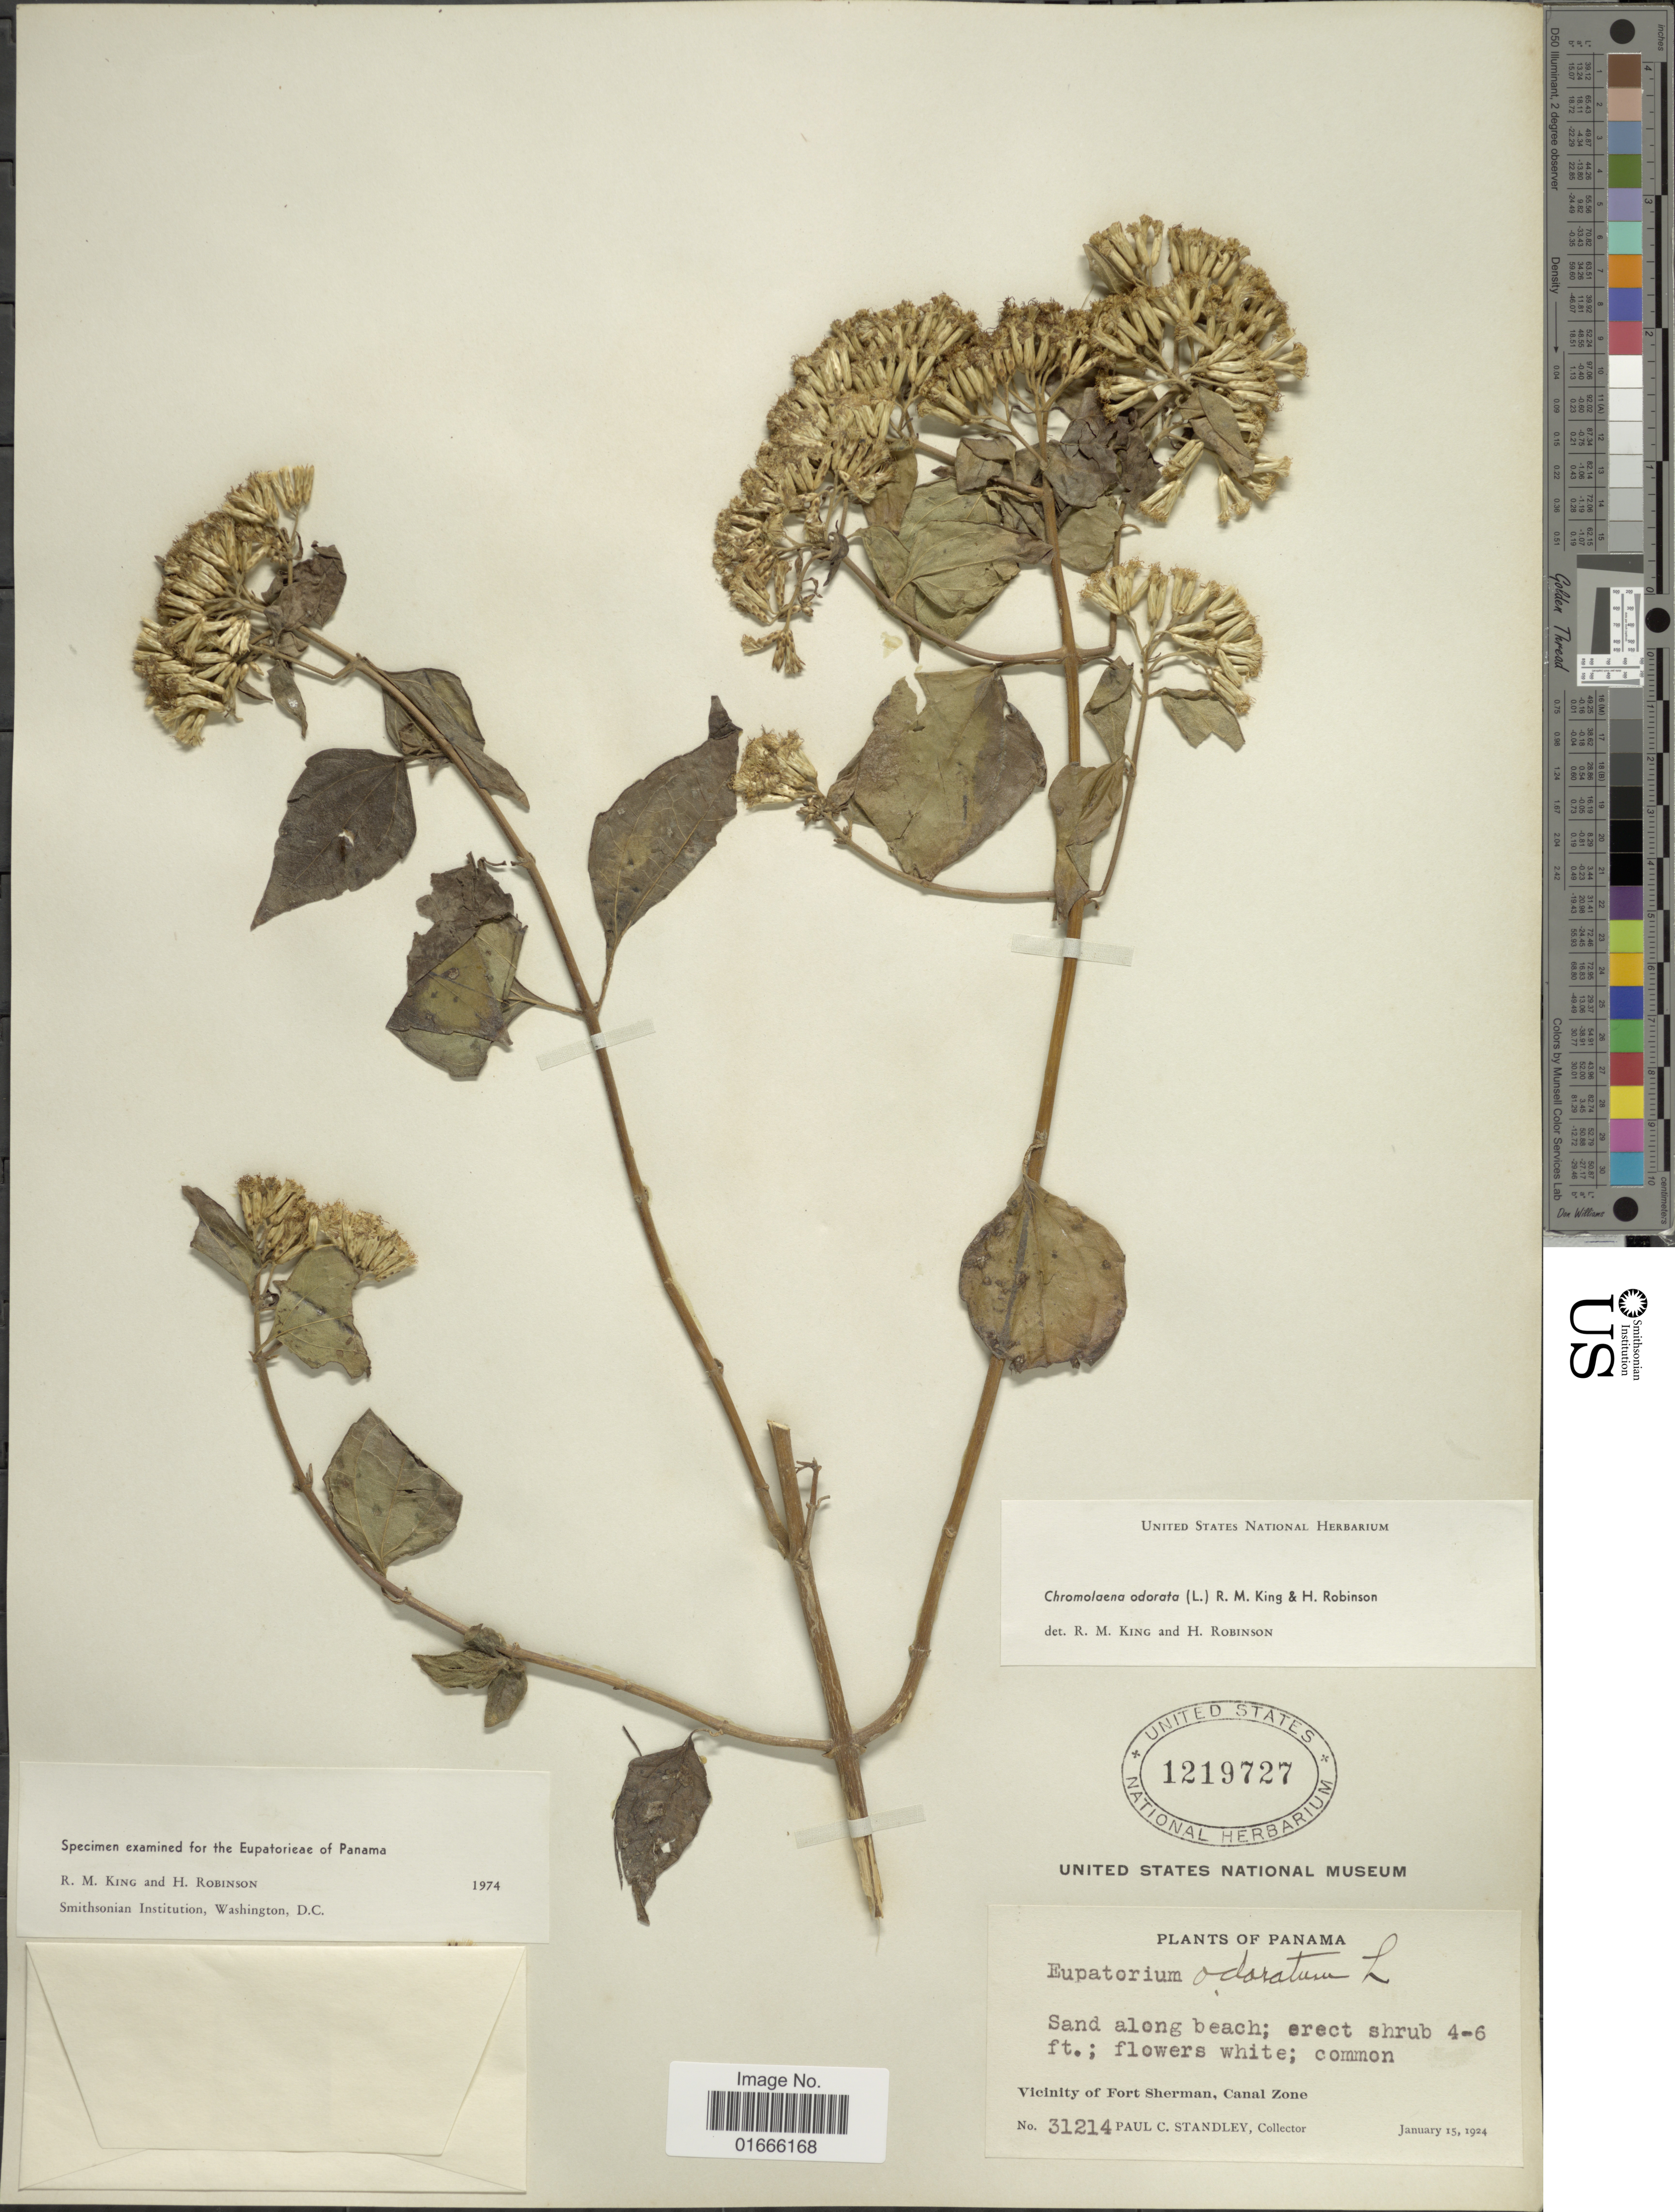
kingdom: Plantae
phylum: Tracheophyta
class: Magnoliopsida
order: Asterales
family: Asteraceae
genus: Chromolaena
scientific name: Chromolaena odorata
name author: (L.) R.M. King & H. Rob.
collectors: P. C. Standley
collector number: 31214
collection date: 1924-01-15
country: Panama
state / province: Colón / Panamá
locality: Vicinity of Fort Sherman, Canal Zone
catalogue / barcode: US 1219727